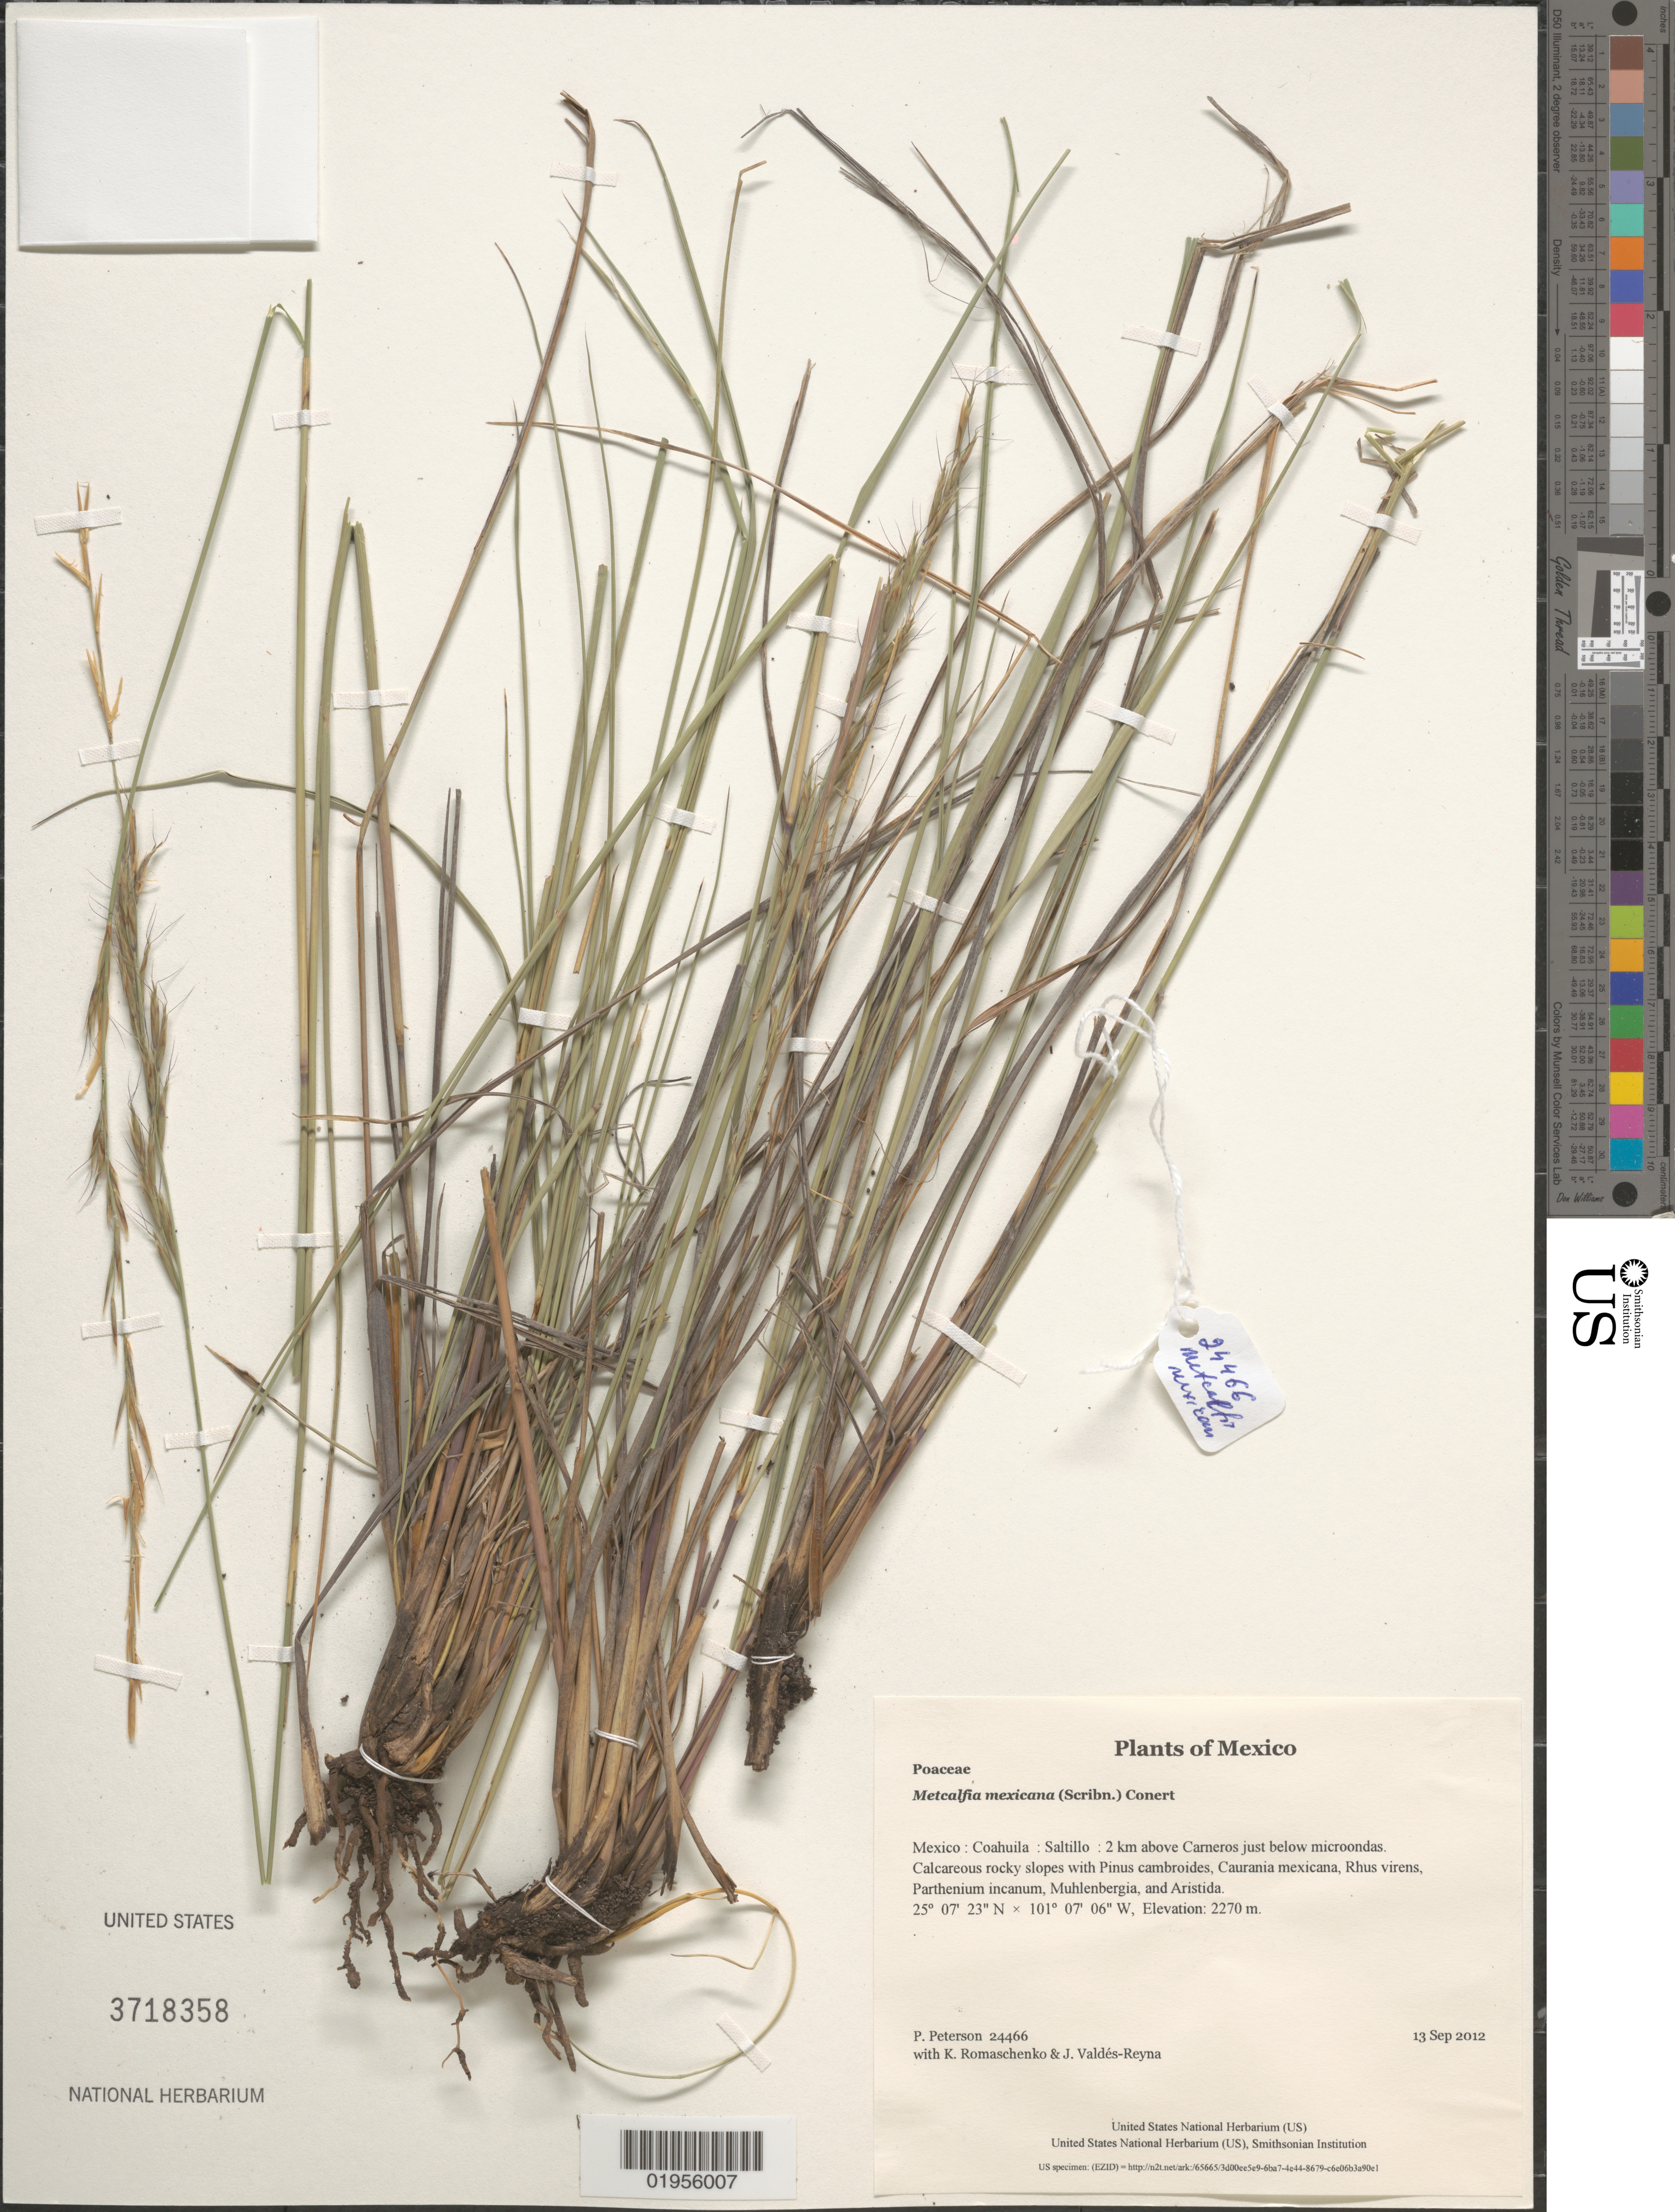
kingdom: Plantae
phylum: Tracheophyta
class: Liliopsida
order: Poales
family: Poaceae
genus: Metcalfia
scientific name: Metcalfia mexicana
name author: (Scribn.) Conert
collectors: P. M. Peterson, K. Romaschenko & J. Valdés-Reyna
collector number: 24466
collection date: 2012-09-13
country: Mexico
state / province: Coahuila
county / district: Saltillo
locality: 2 km above Carneros just below microondas.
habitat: Calcareous rocky slopes with Pinus cambroides, Caurania mexicana, Rhus virens, Parthenium incanum, Muhlenbergia, and Aristida.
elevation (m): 2270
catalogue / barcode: US 3718358